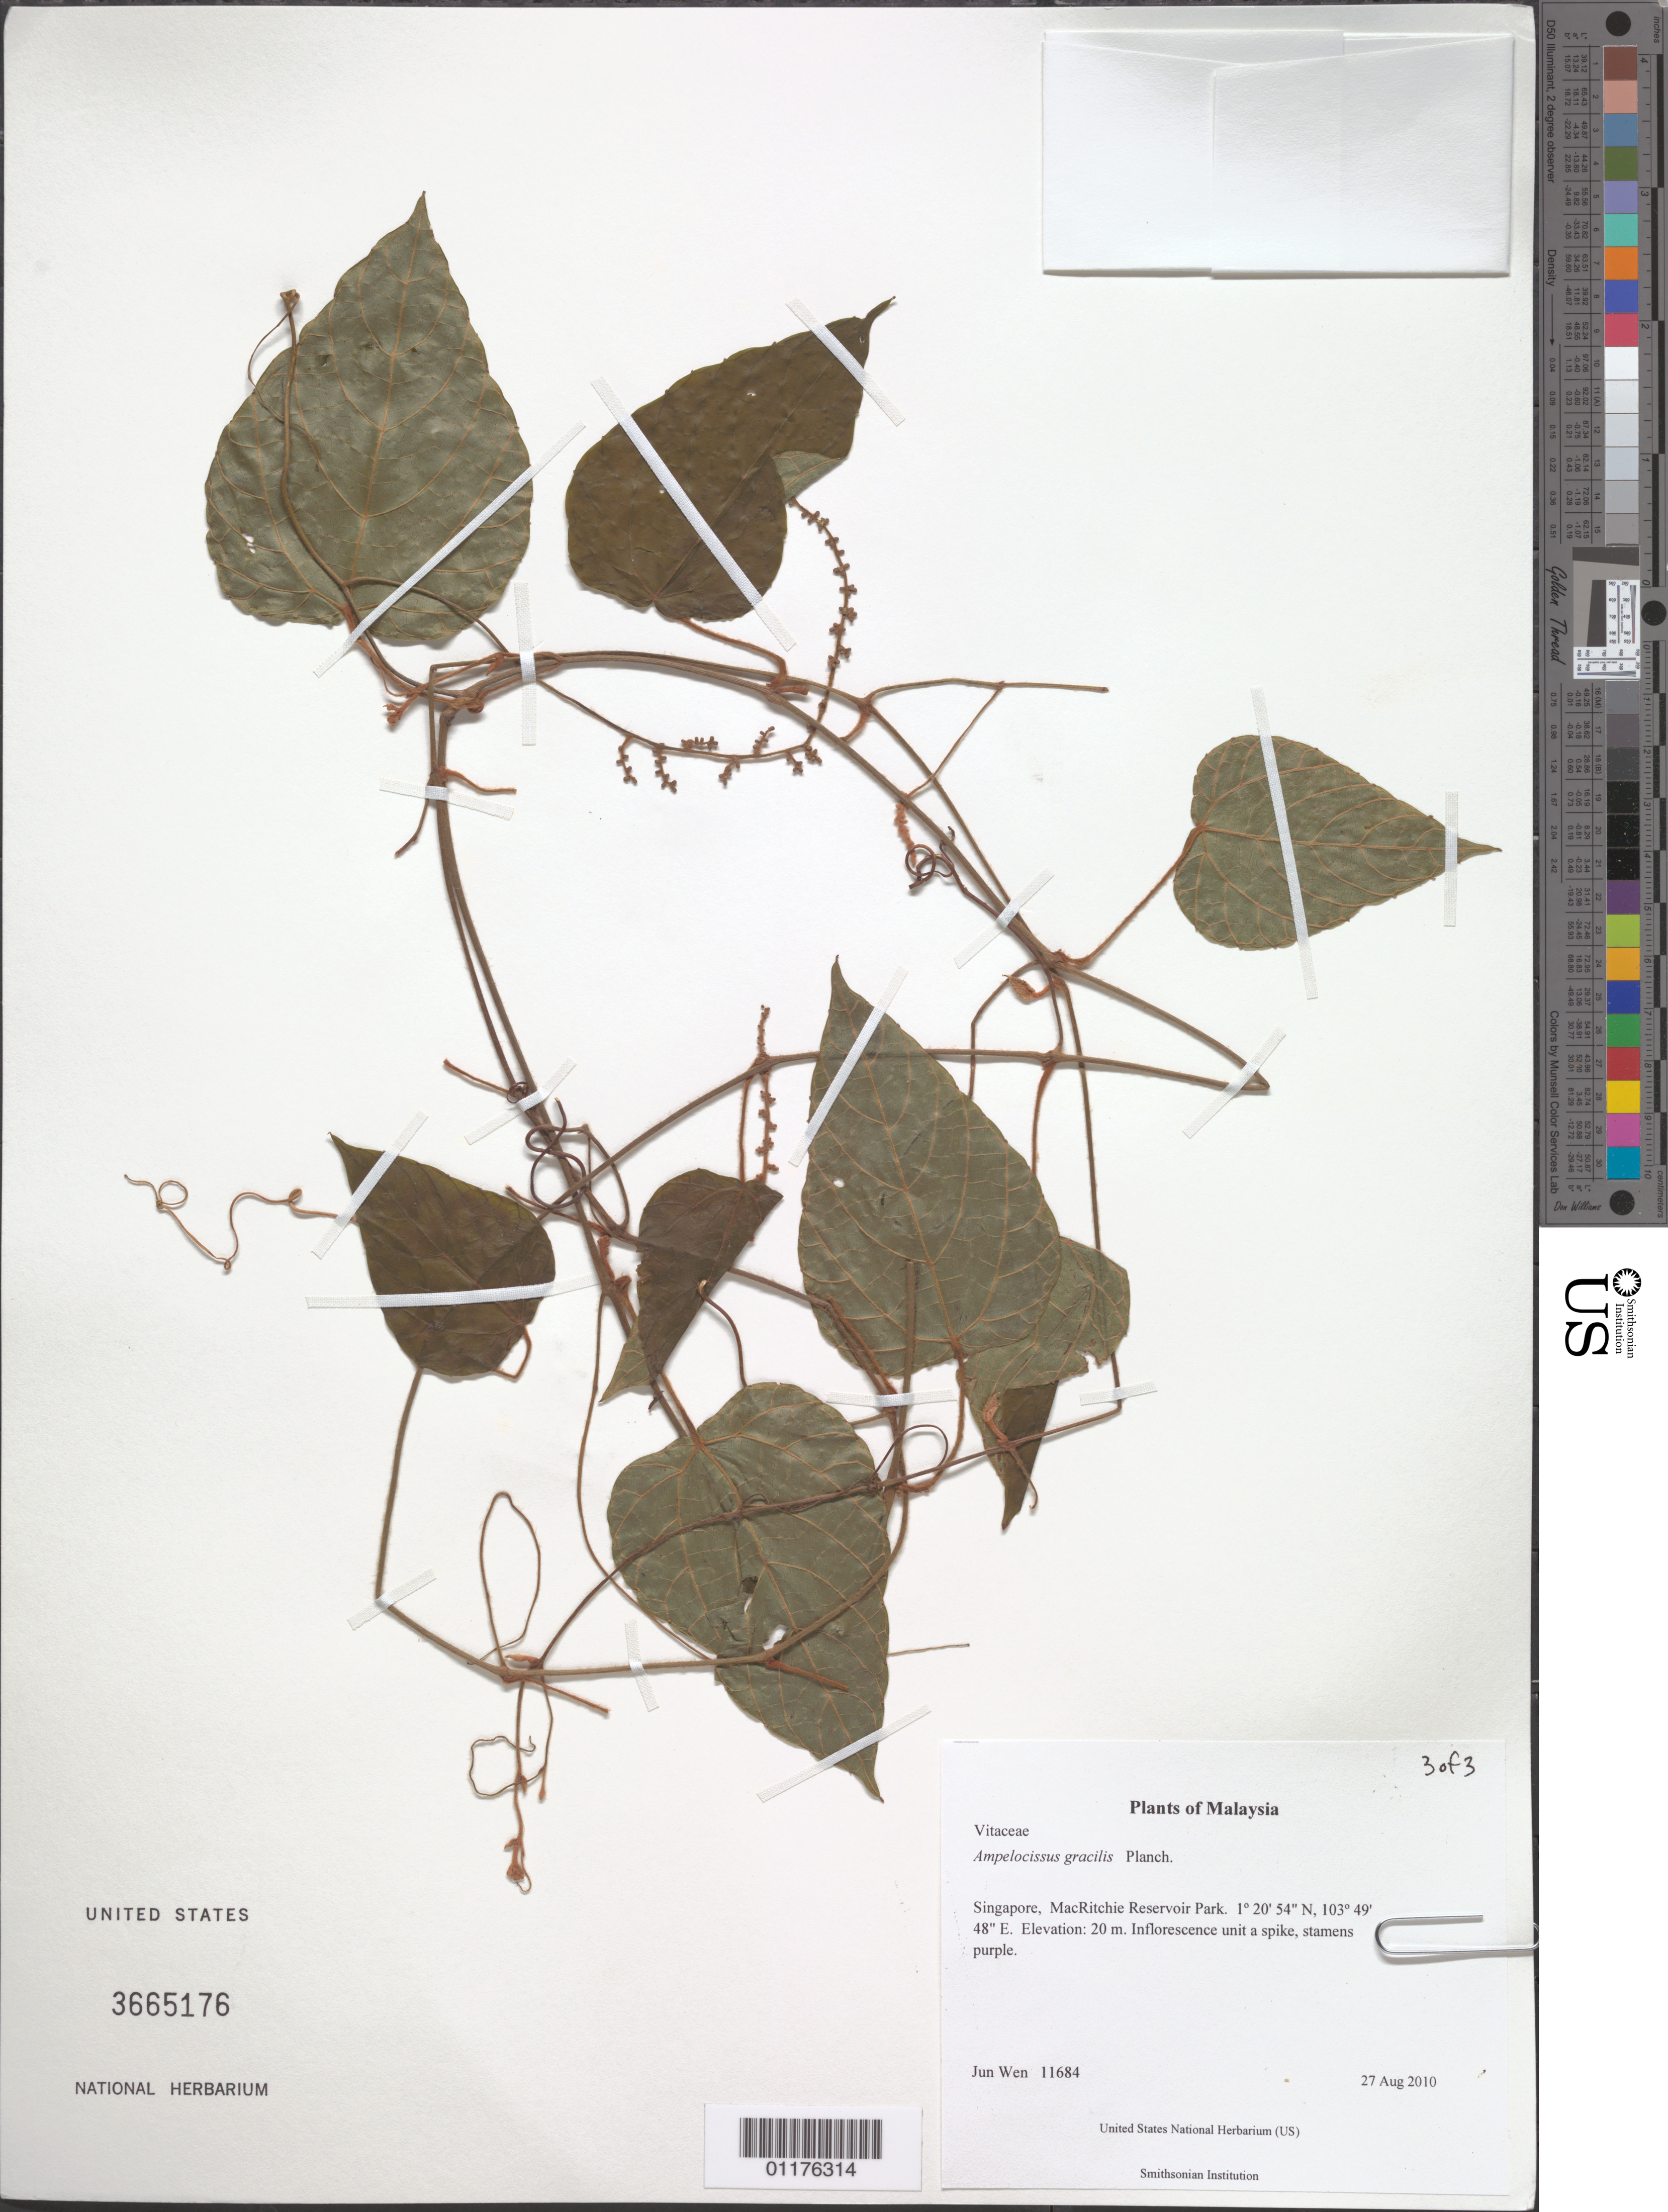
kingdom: Plantae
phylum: Tracheophyta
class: Magnoliopsida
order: Vitales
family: Vitaceae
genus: Ampelocissus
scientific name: Ampelocissus gracilis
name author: Planch.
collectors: J. Wen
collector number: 11684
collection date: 2010-08-27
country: Singapore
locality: MacRitchie Reservoir Park.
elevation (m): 20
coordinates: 01 20.909 N, 103 49.800 E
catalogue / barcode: US 3665176